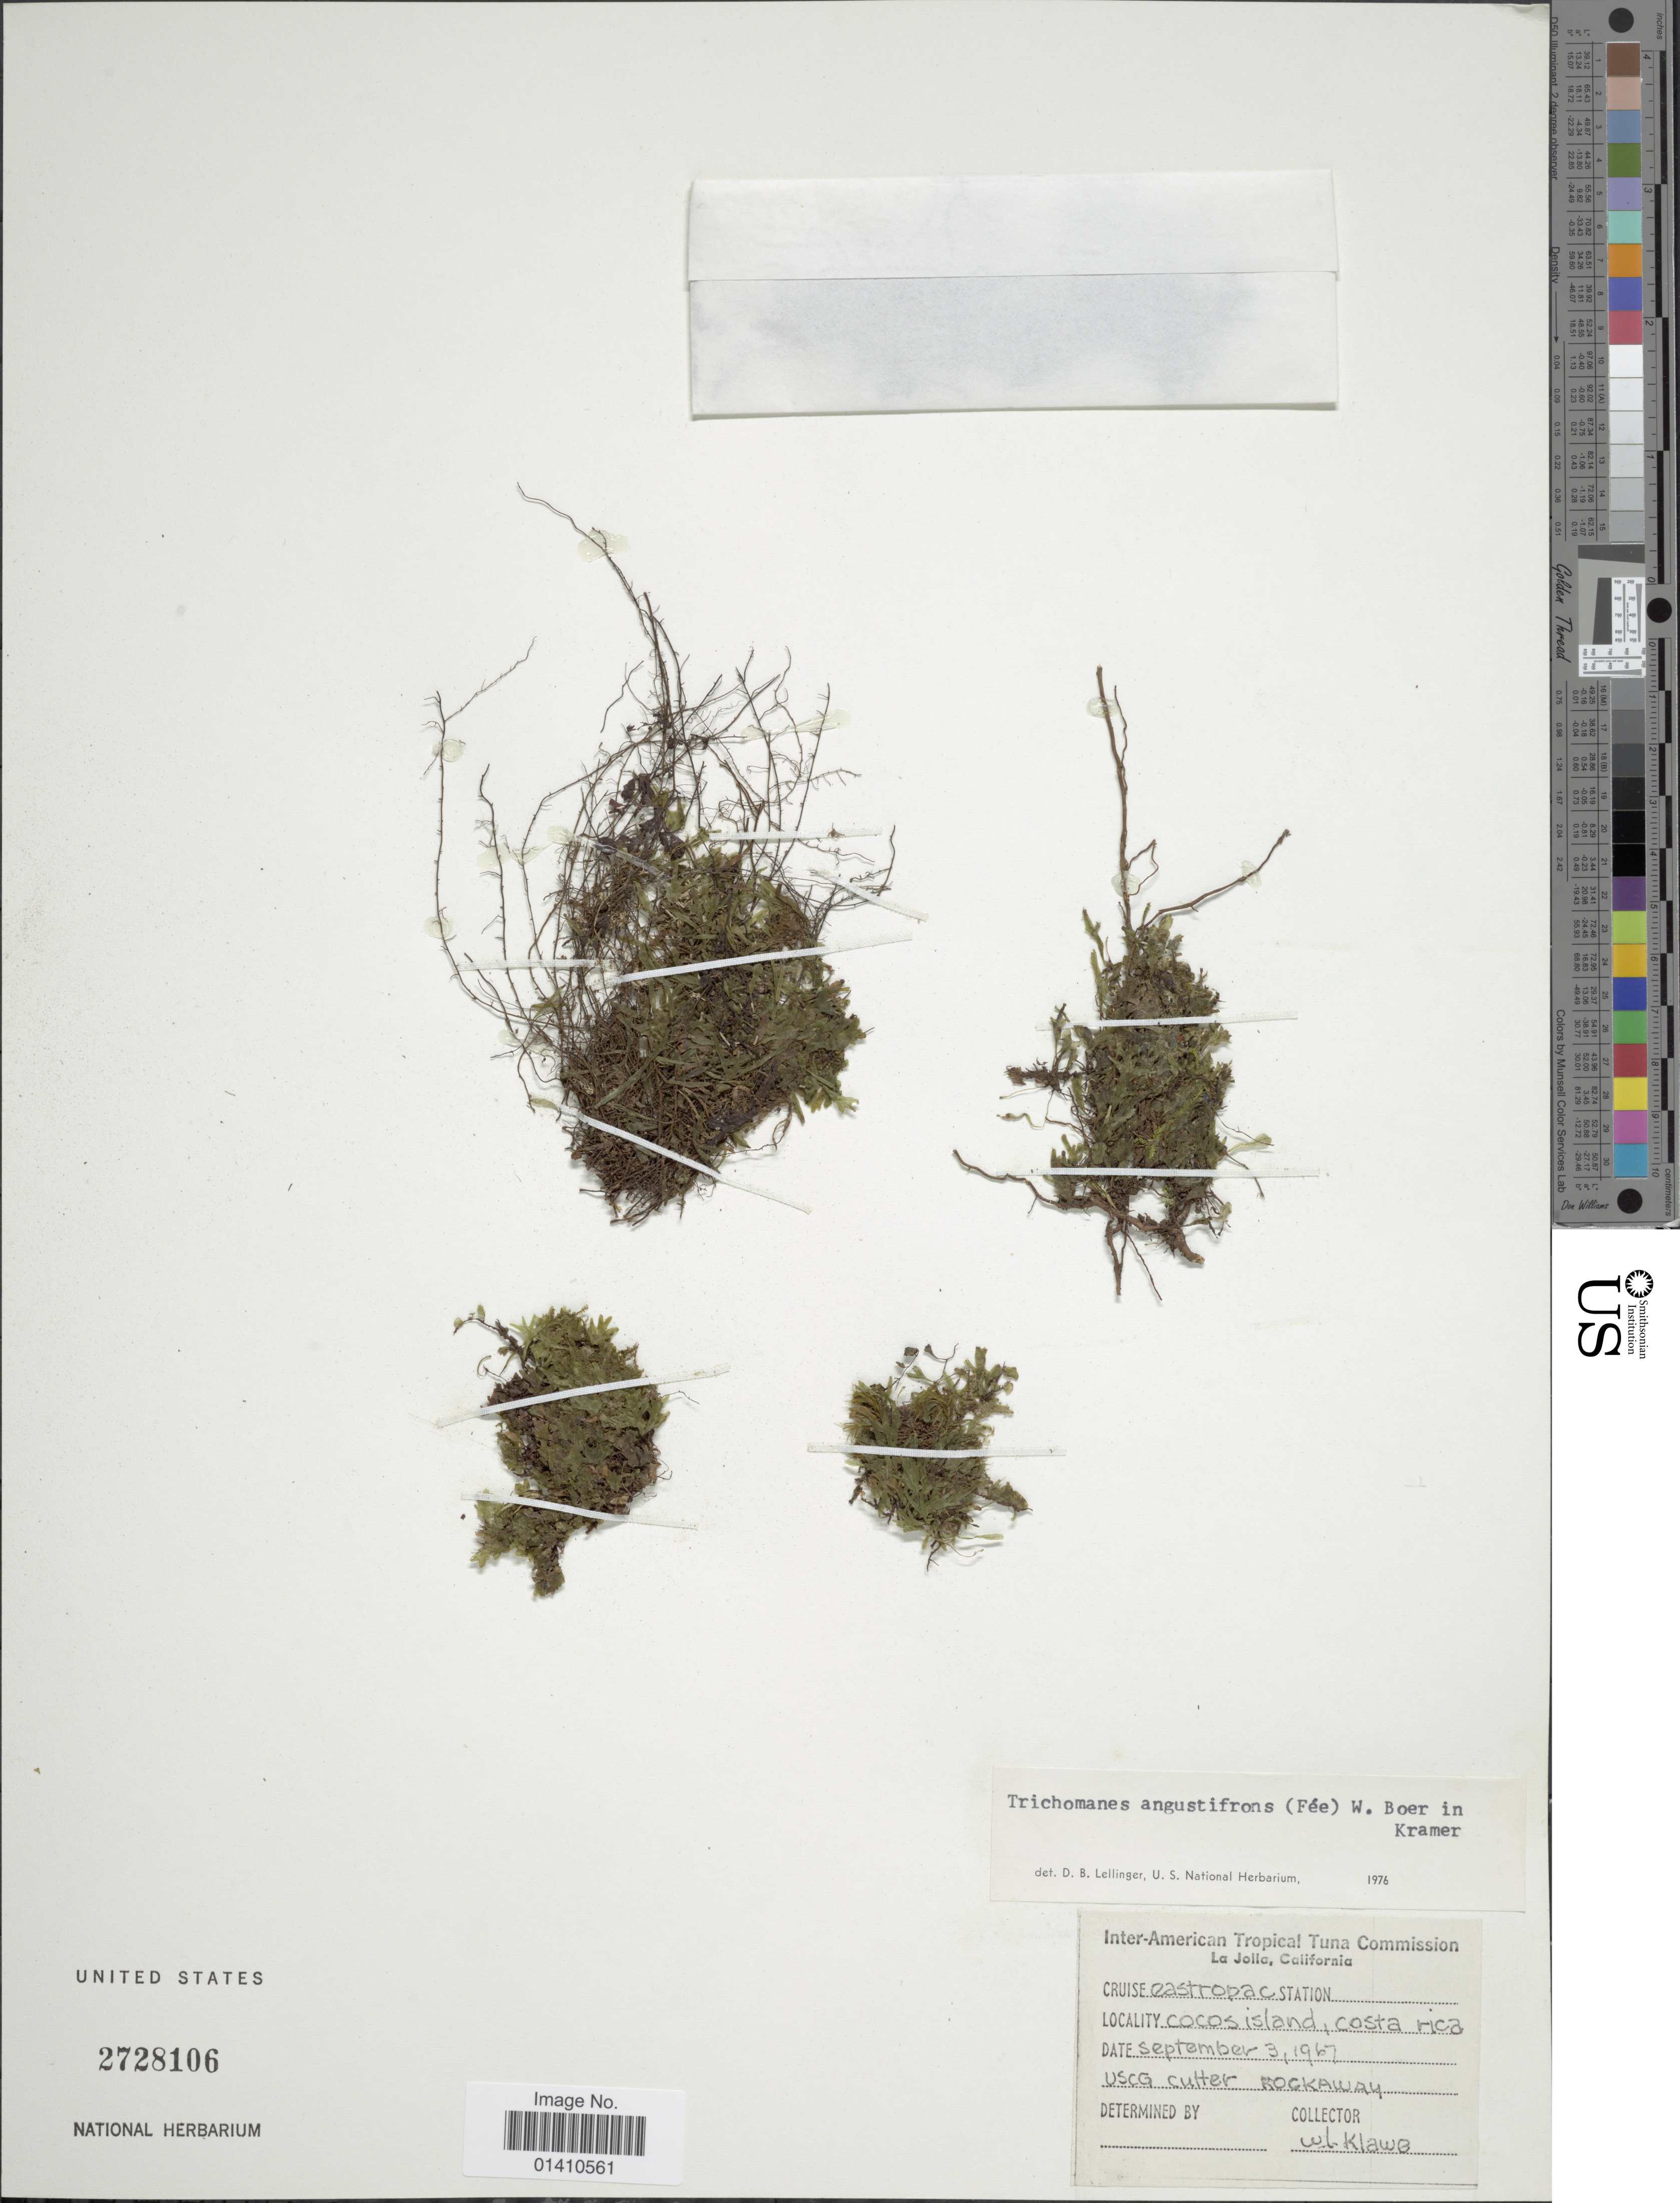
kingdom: Plantae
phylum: Tracheophyta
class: Polypodiopsida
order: Hymenophyllales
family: Hymenophyllaceae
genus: Didymoglossum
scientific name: Didymoglossum angustifrons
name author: Fée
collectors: W. Klawe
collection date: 1967-09-03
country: Central Am. Pac. Islands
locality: Cocos Island, Costa Rica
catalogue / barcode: US 2728106